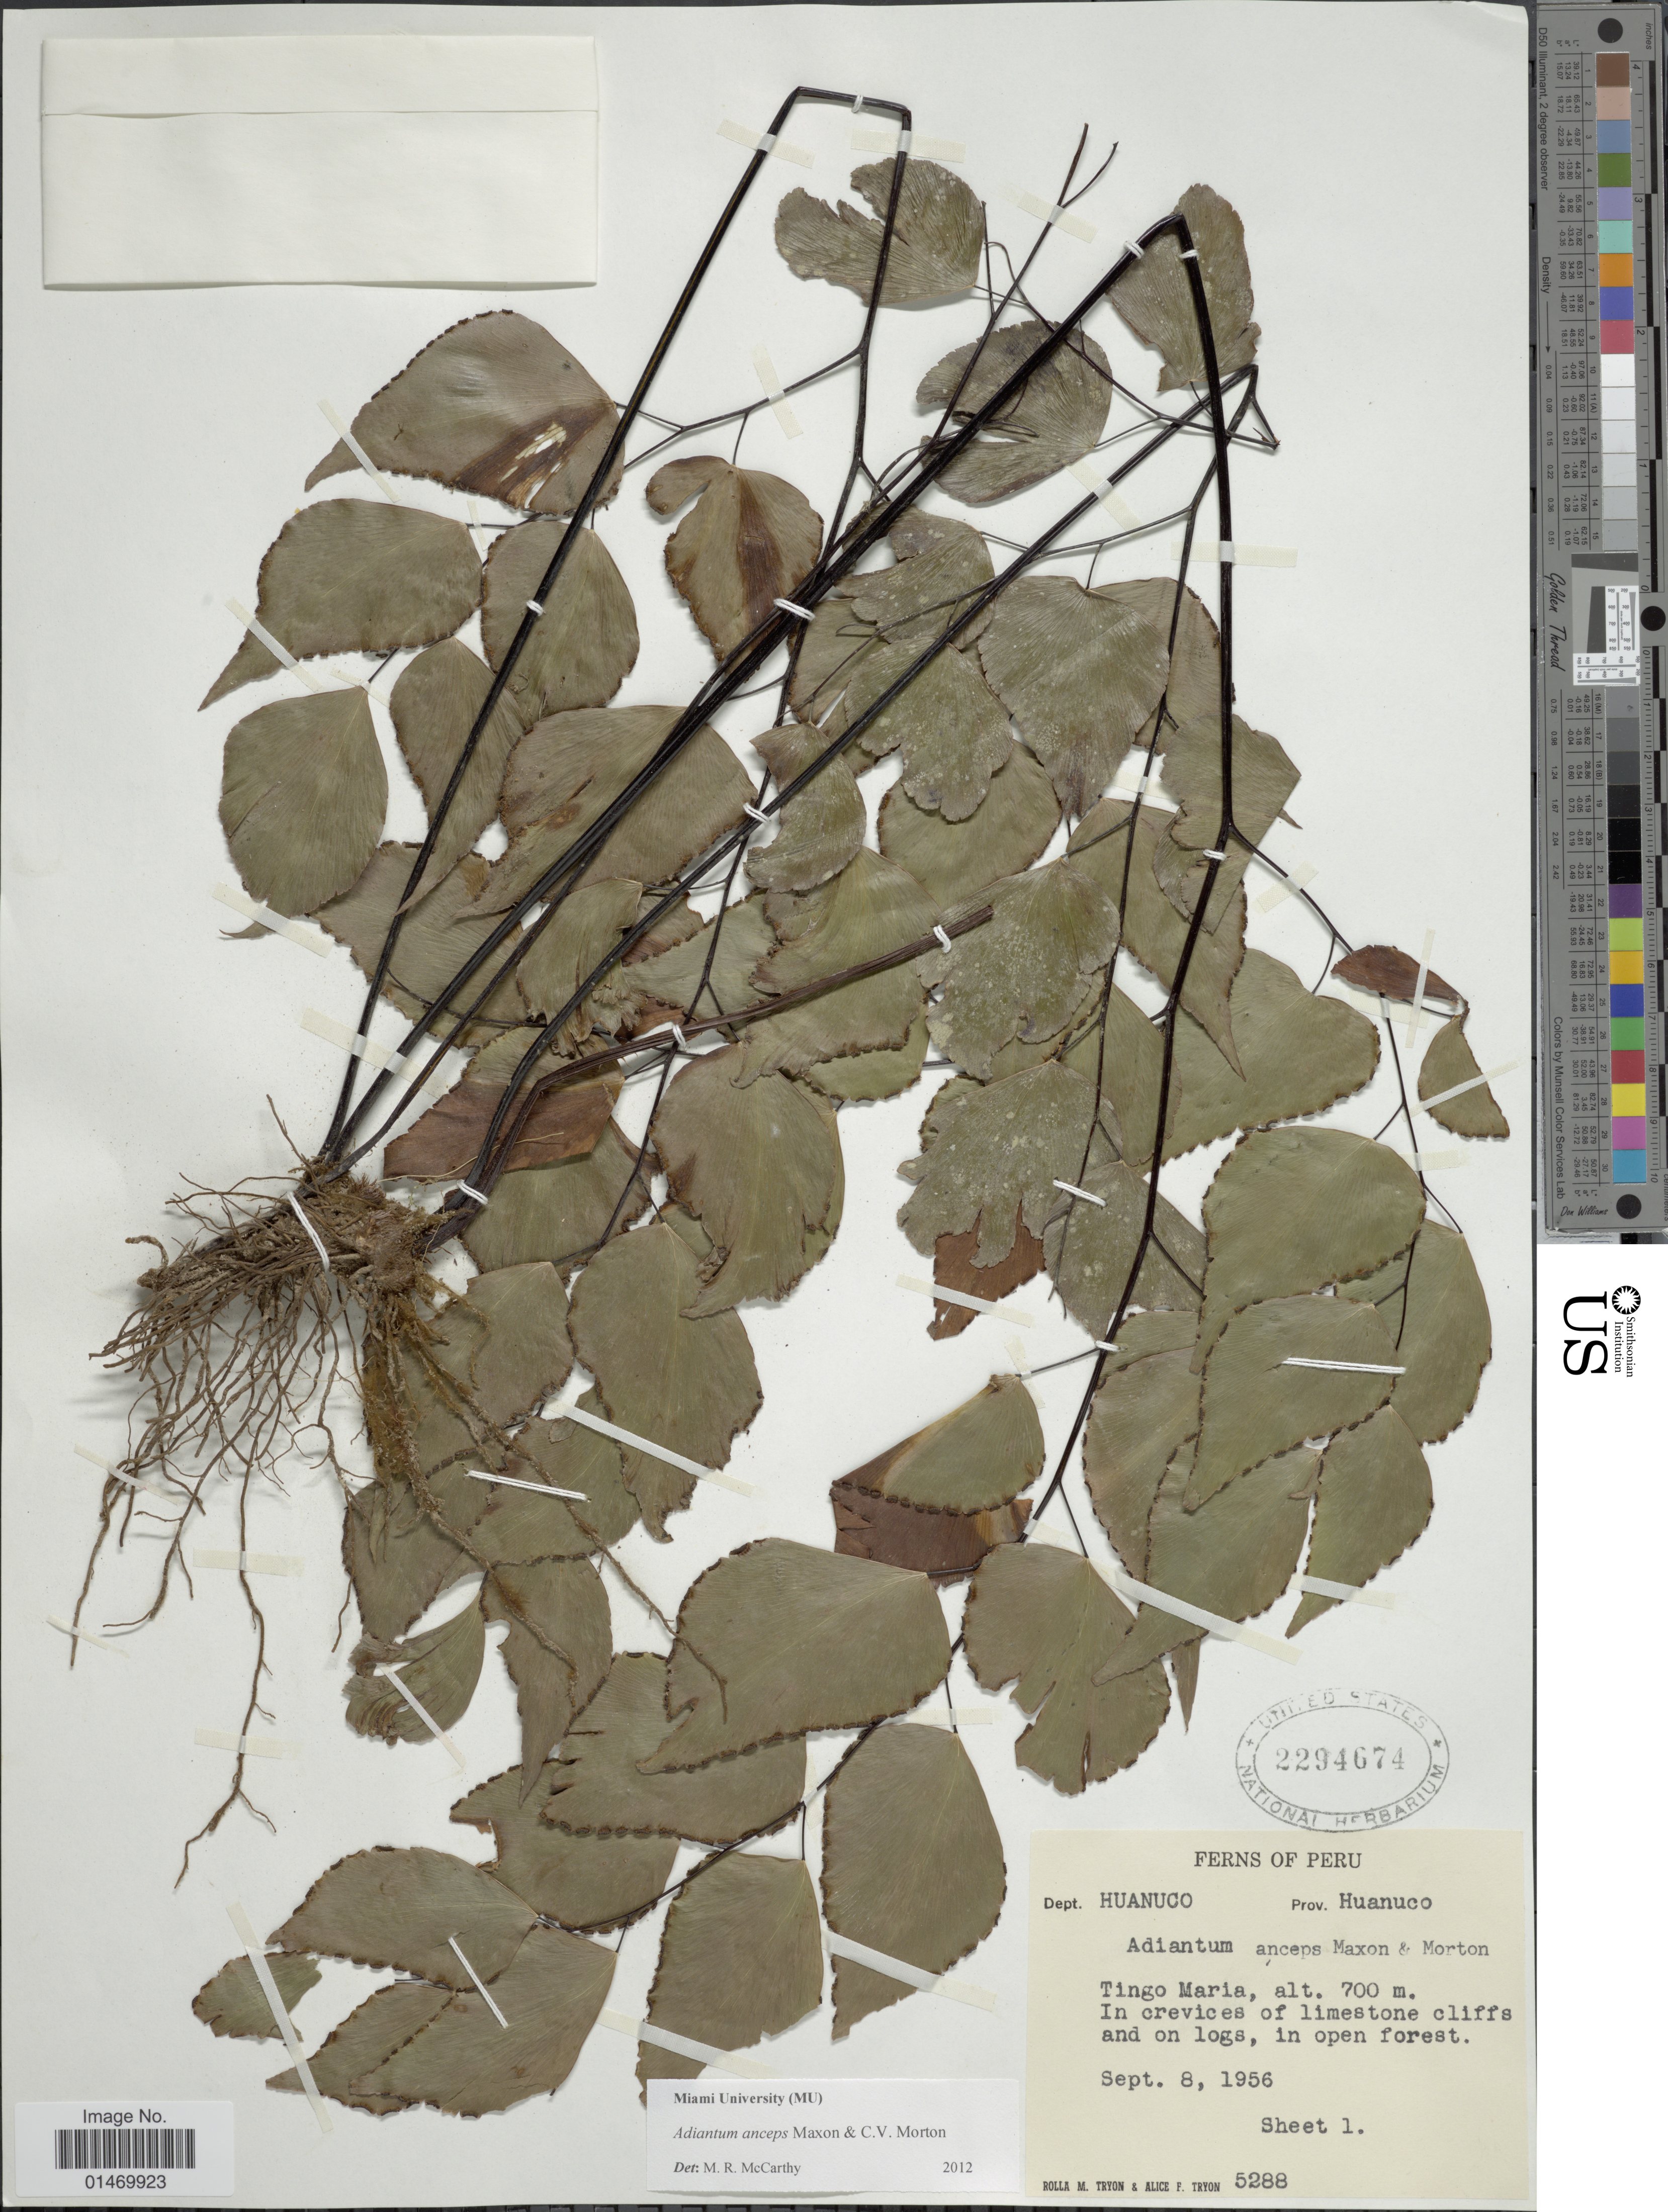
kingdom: Plantae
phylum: Tracheophyta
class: Polypodiopsida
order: Polypodiales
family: Pteridaceae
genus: Adiantum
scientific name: Adiantum anceps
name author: Maxon & C.V. Morton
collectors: R. M. Tryon & A. F. Tryon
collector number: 5288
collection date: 1956-09-08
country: Peru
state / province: Huánuco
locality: Peru, Prov. Huanuco, Tingo Maria.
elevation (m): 700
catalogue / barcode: US 2294674